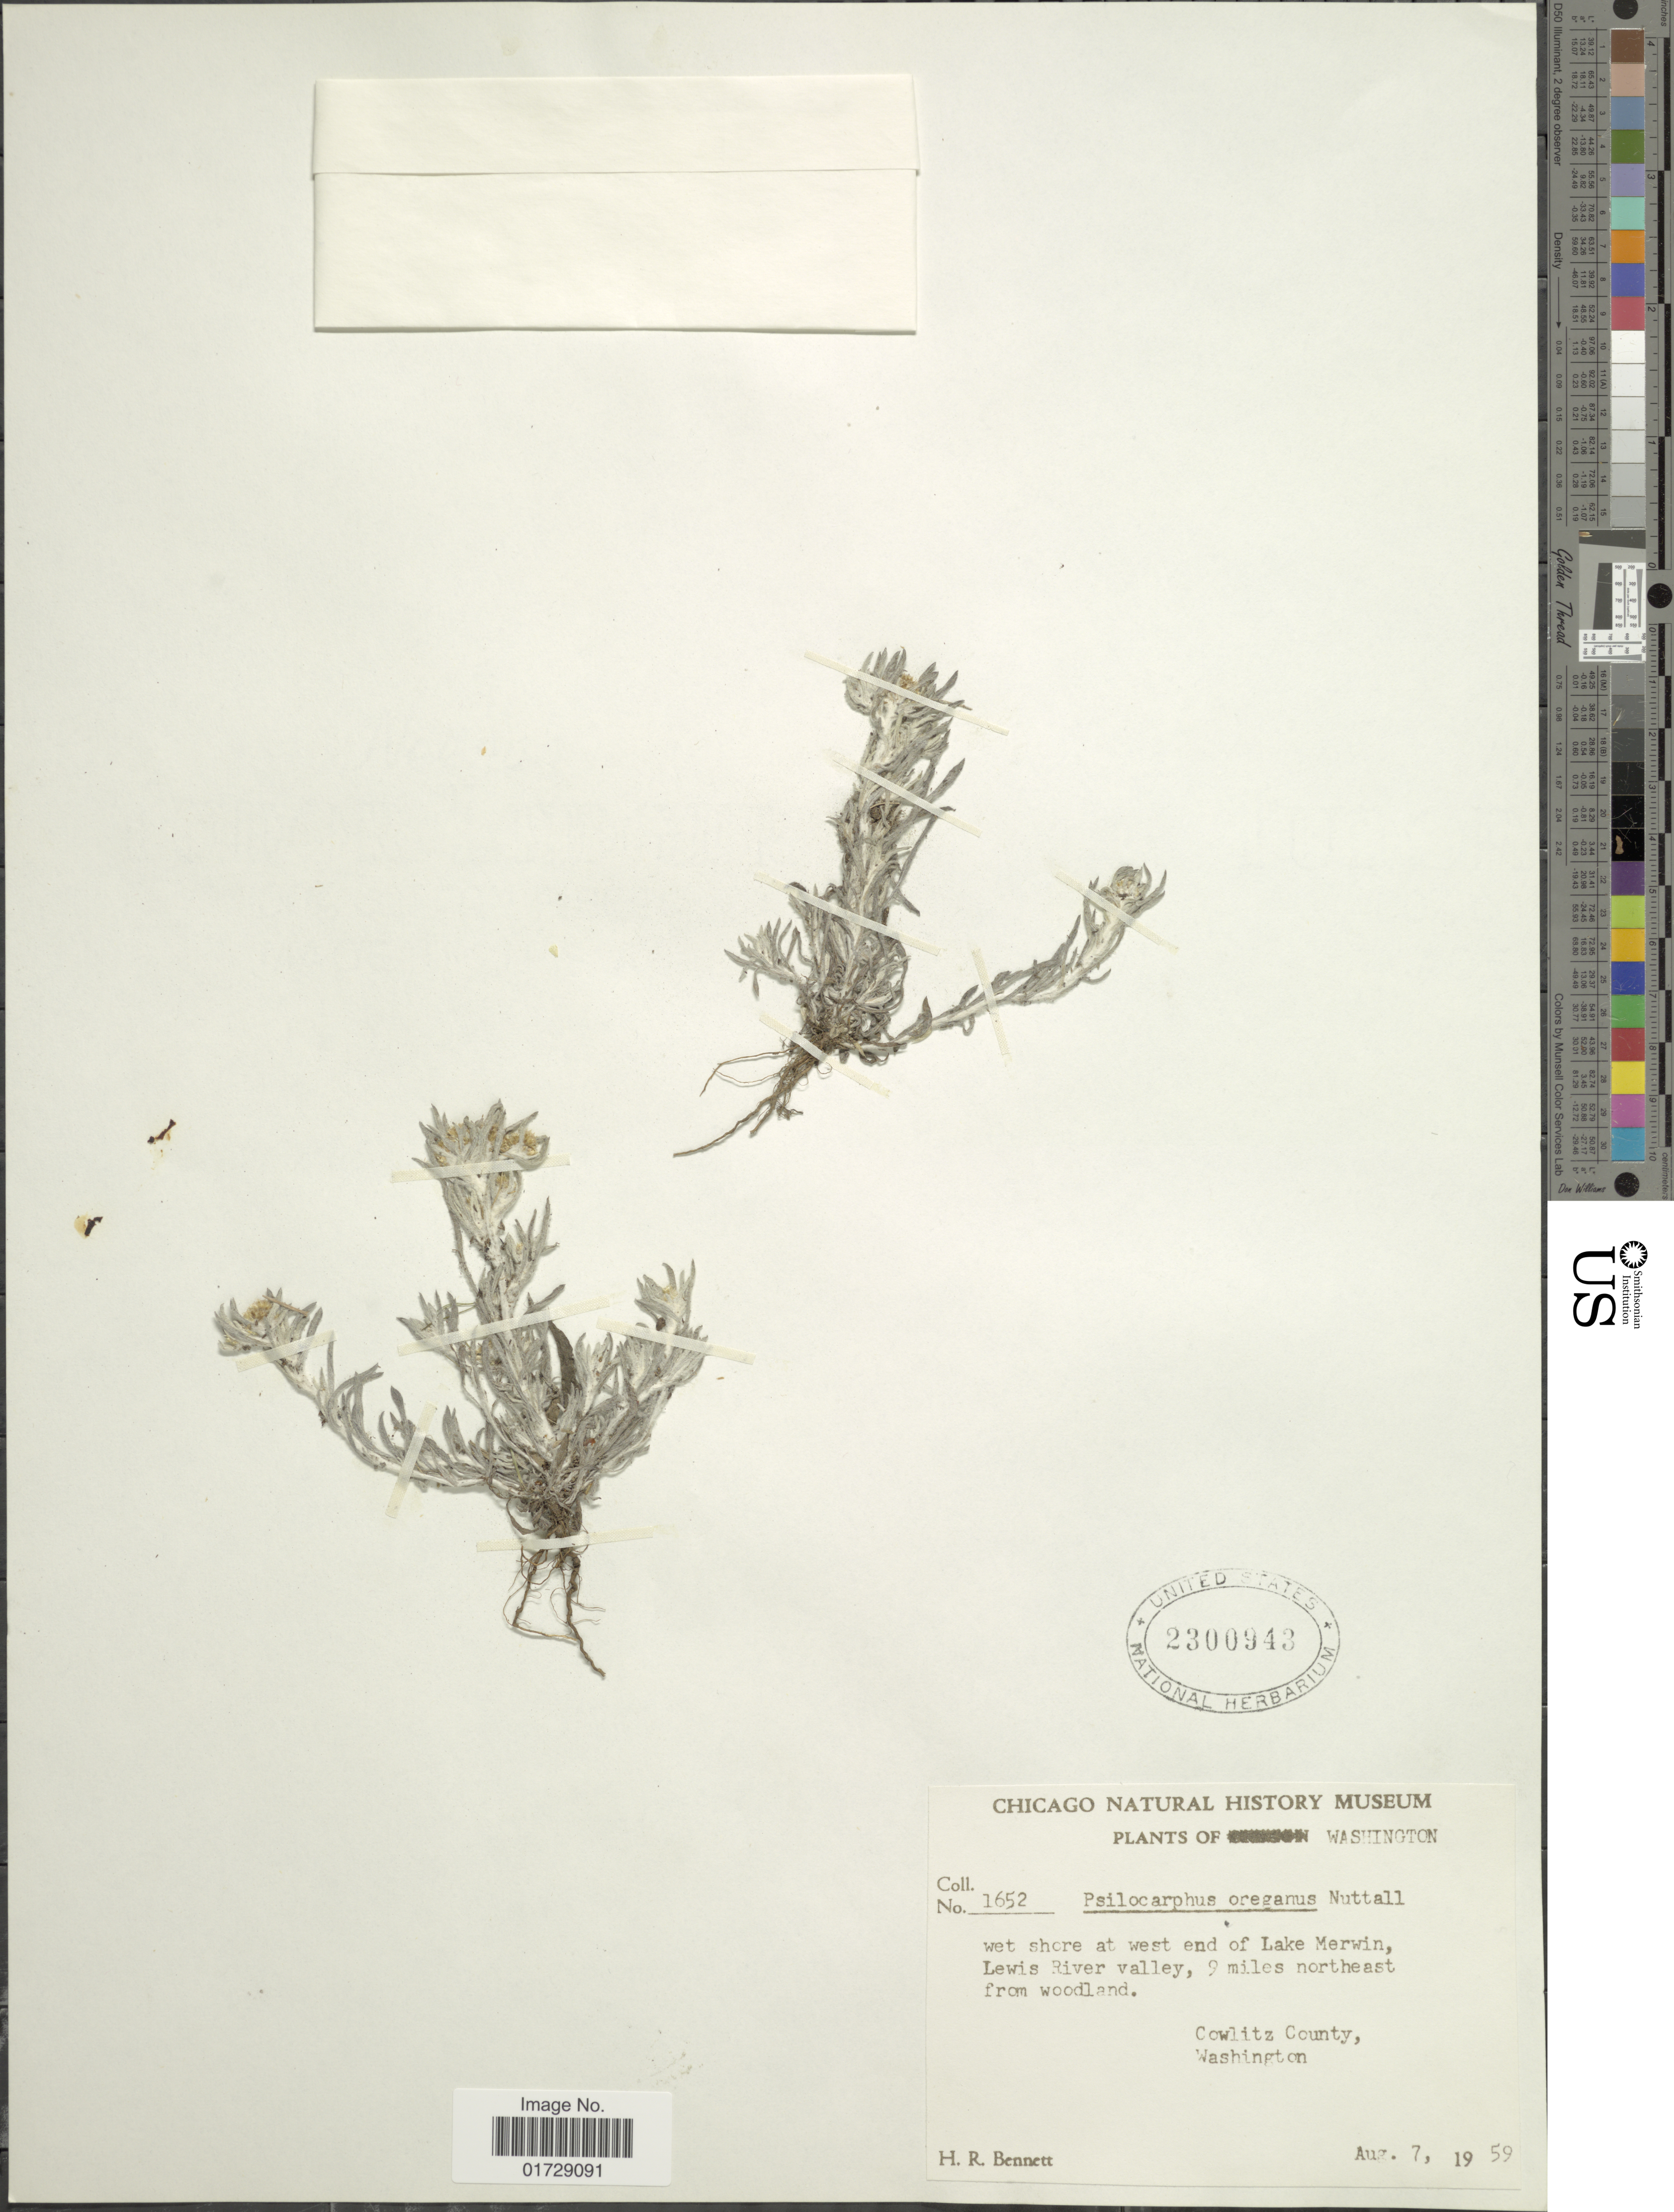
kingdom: Plantae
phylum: Tracheophyta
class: Magnoliopsida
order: Asterales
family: Asteraceae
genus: Psilocarphus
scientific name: Psilocarphus oregonus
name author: Nutt.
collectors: H. R. Bennett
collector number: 1652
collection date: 1959-08-07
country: United States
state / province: Washington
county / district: Cowlitz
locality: Wet shore at west end of Lake Merwin, Lewis River Valley, 9 miles northeast from woodland, Cowlitz County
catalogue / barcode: US 2300943